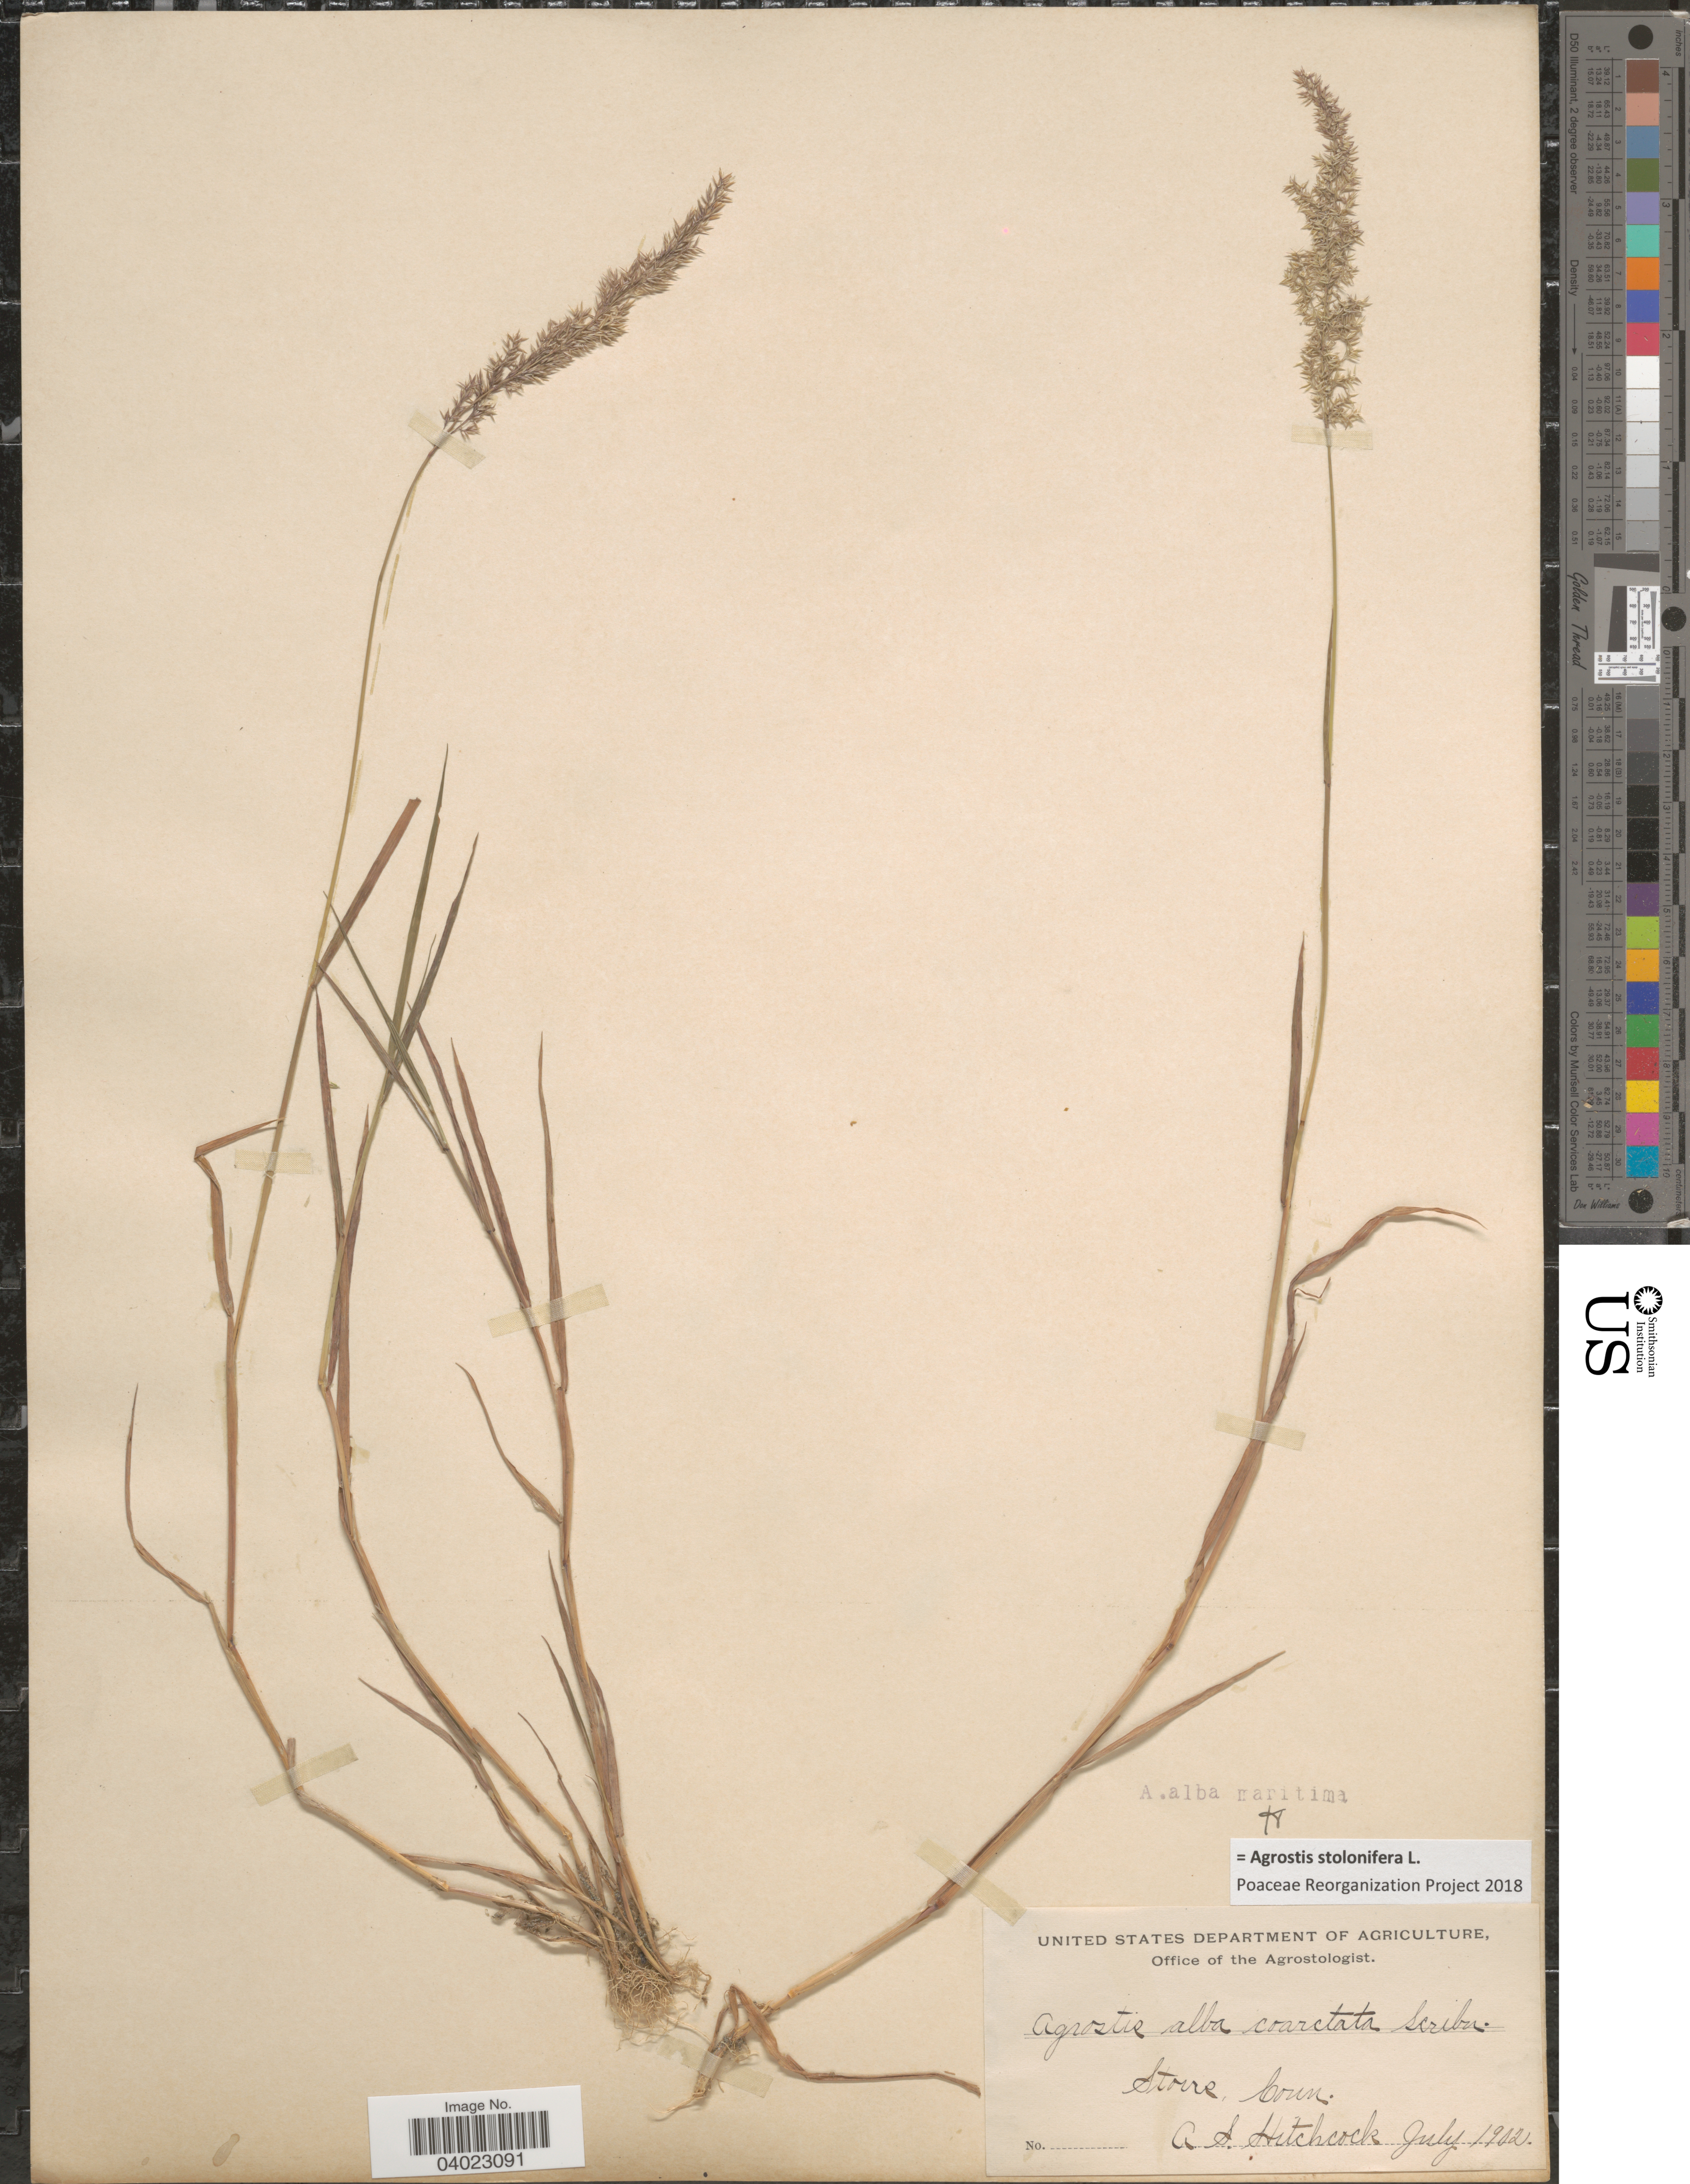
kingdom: Plantae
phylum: Tracheophyta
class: Liliopsida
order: Poales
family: Poaceae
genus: Agrostis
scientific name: Agrostis stolonifera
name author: L.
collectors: A. S. Hitchcock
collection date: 1902-07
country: United States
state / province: Connecticut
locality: Storrs.